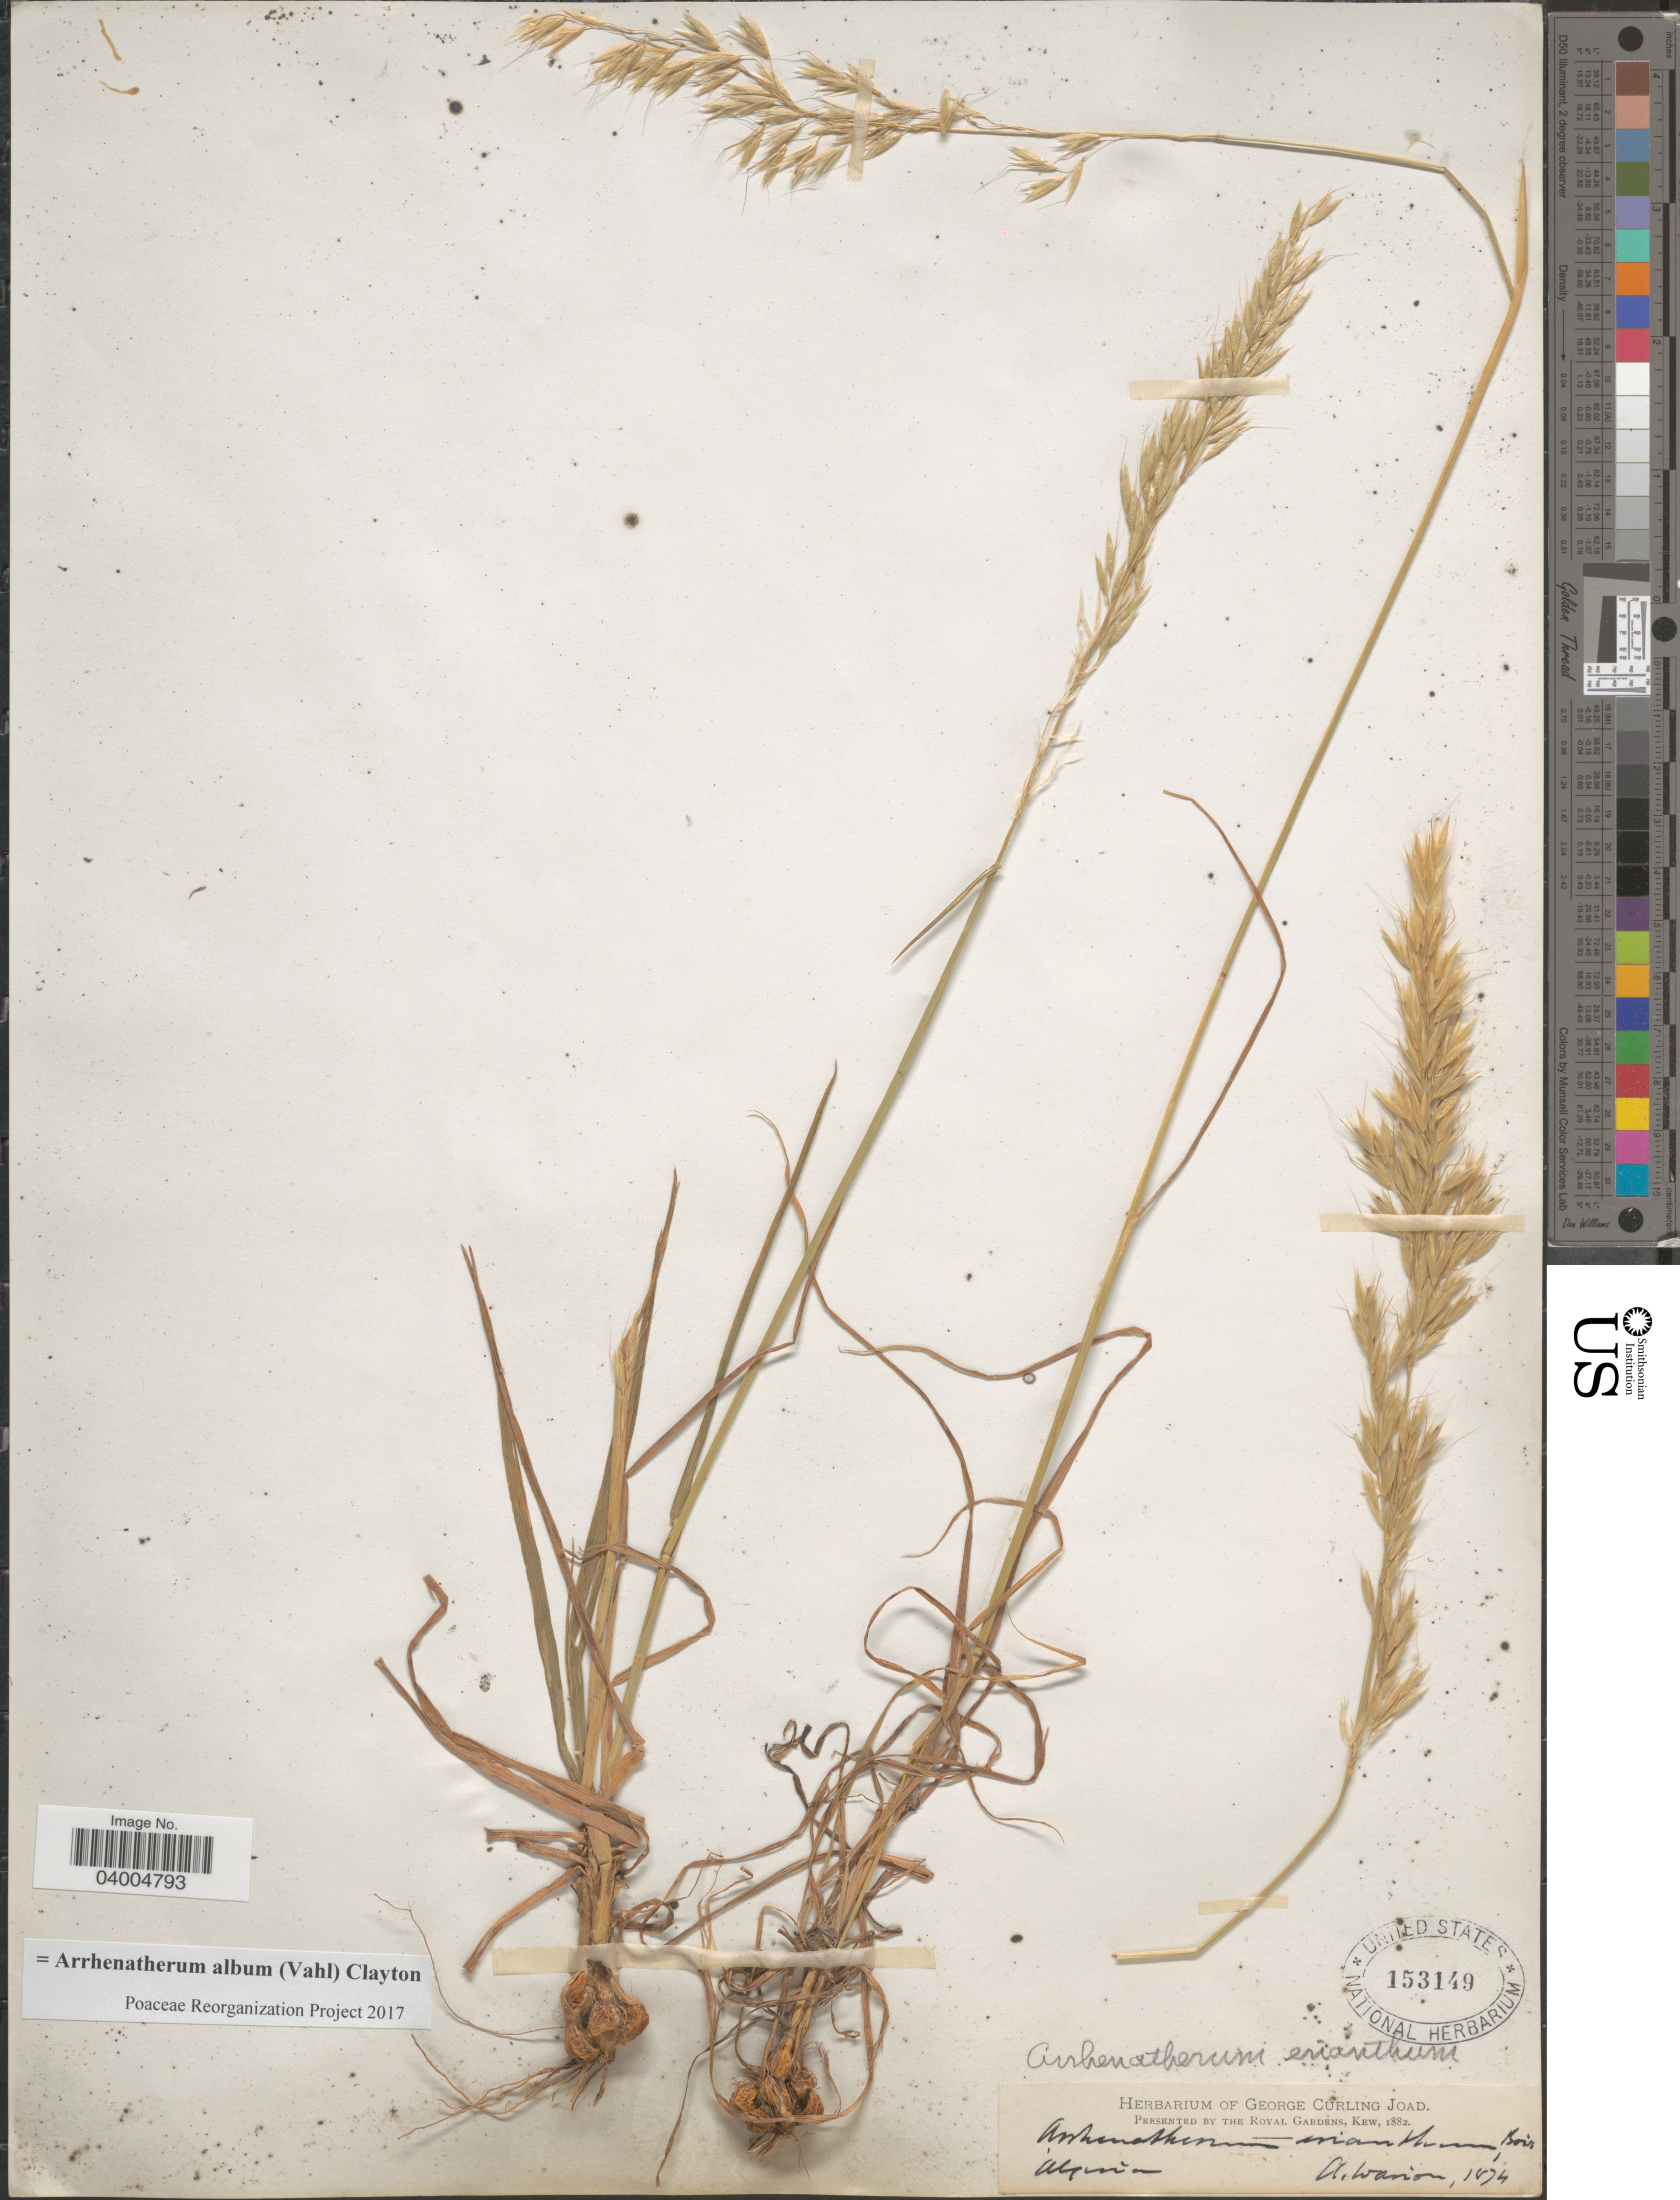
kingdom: Plantae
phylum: Tracheophyta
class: Liliopsida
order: Poales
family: Poaceae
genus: Arrhenatherum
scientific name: Arrhenatherum album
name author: (Vahl) Clayton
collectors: A. Warion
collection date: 1874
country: Algeria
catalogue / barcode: US 153149